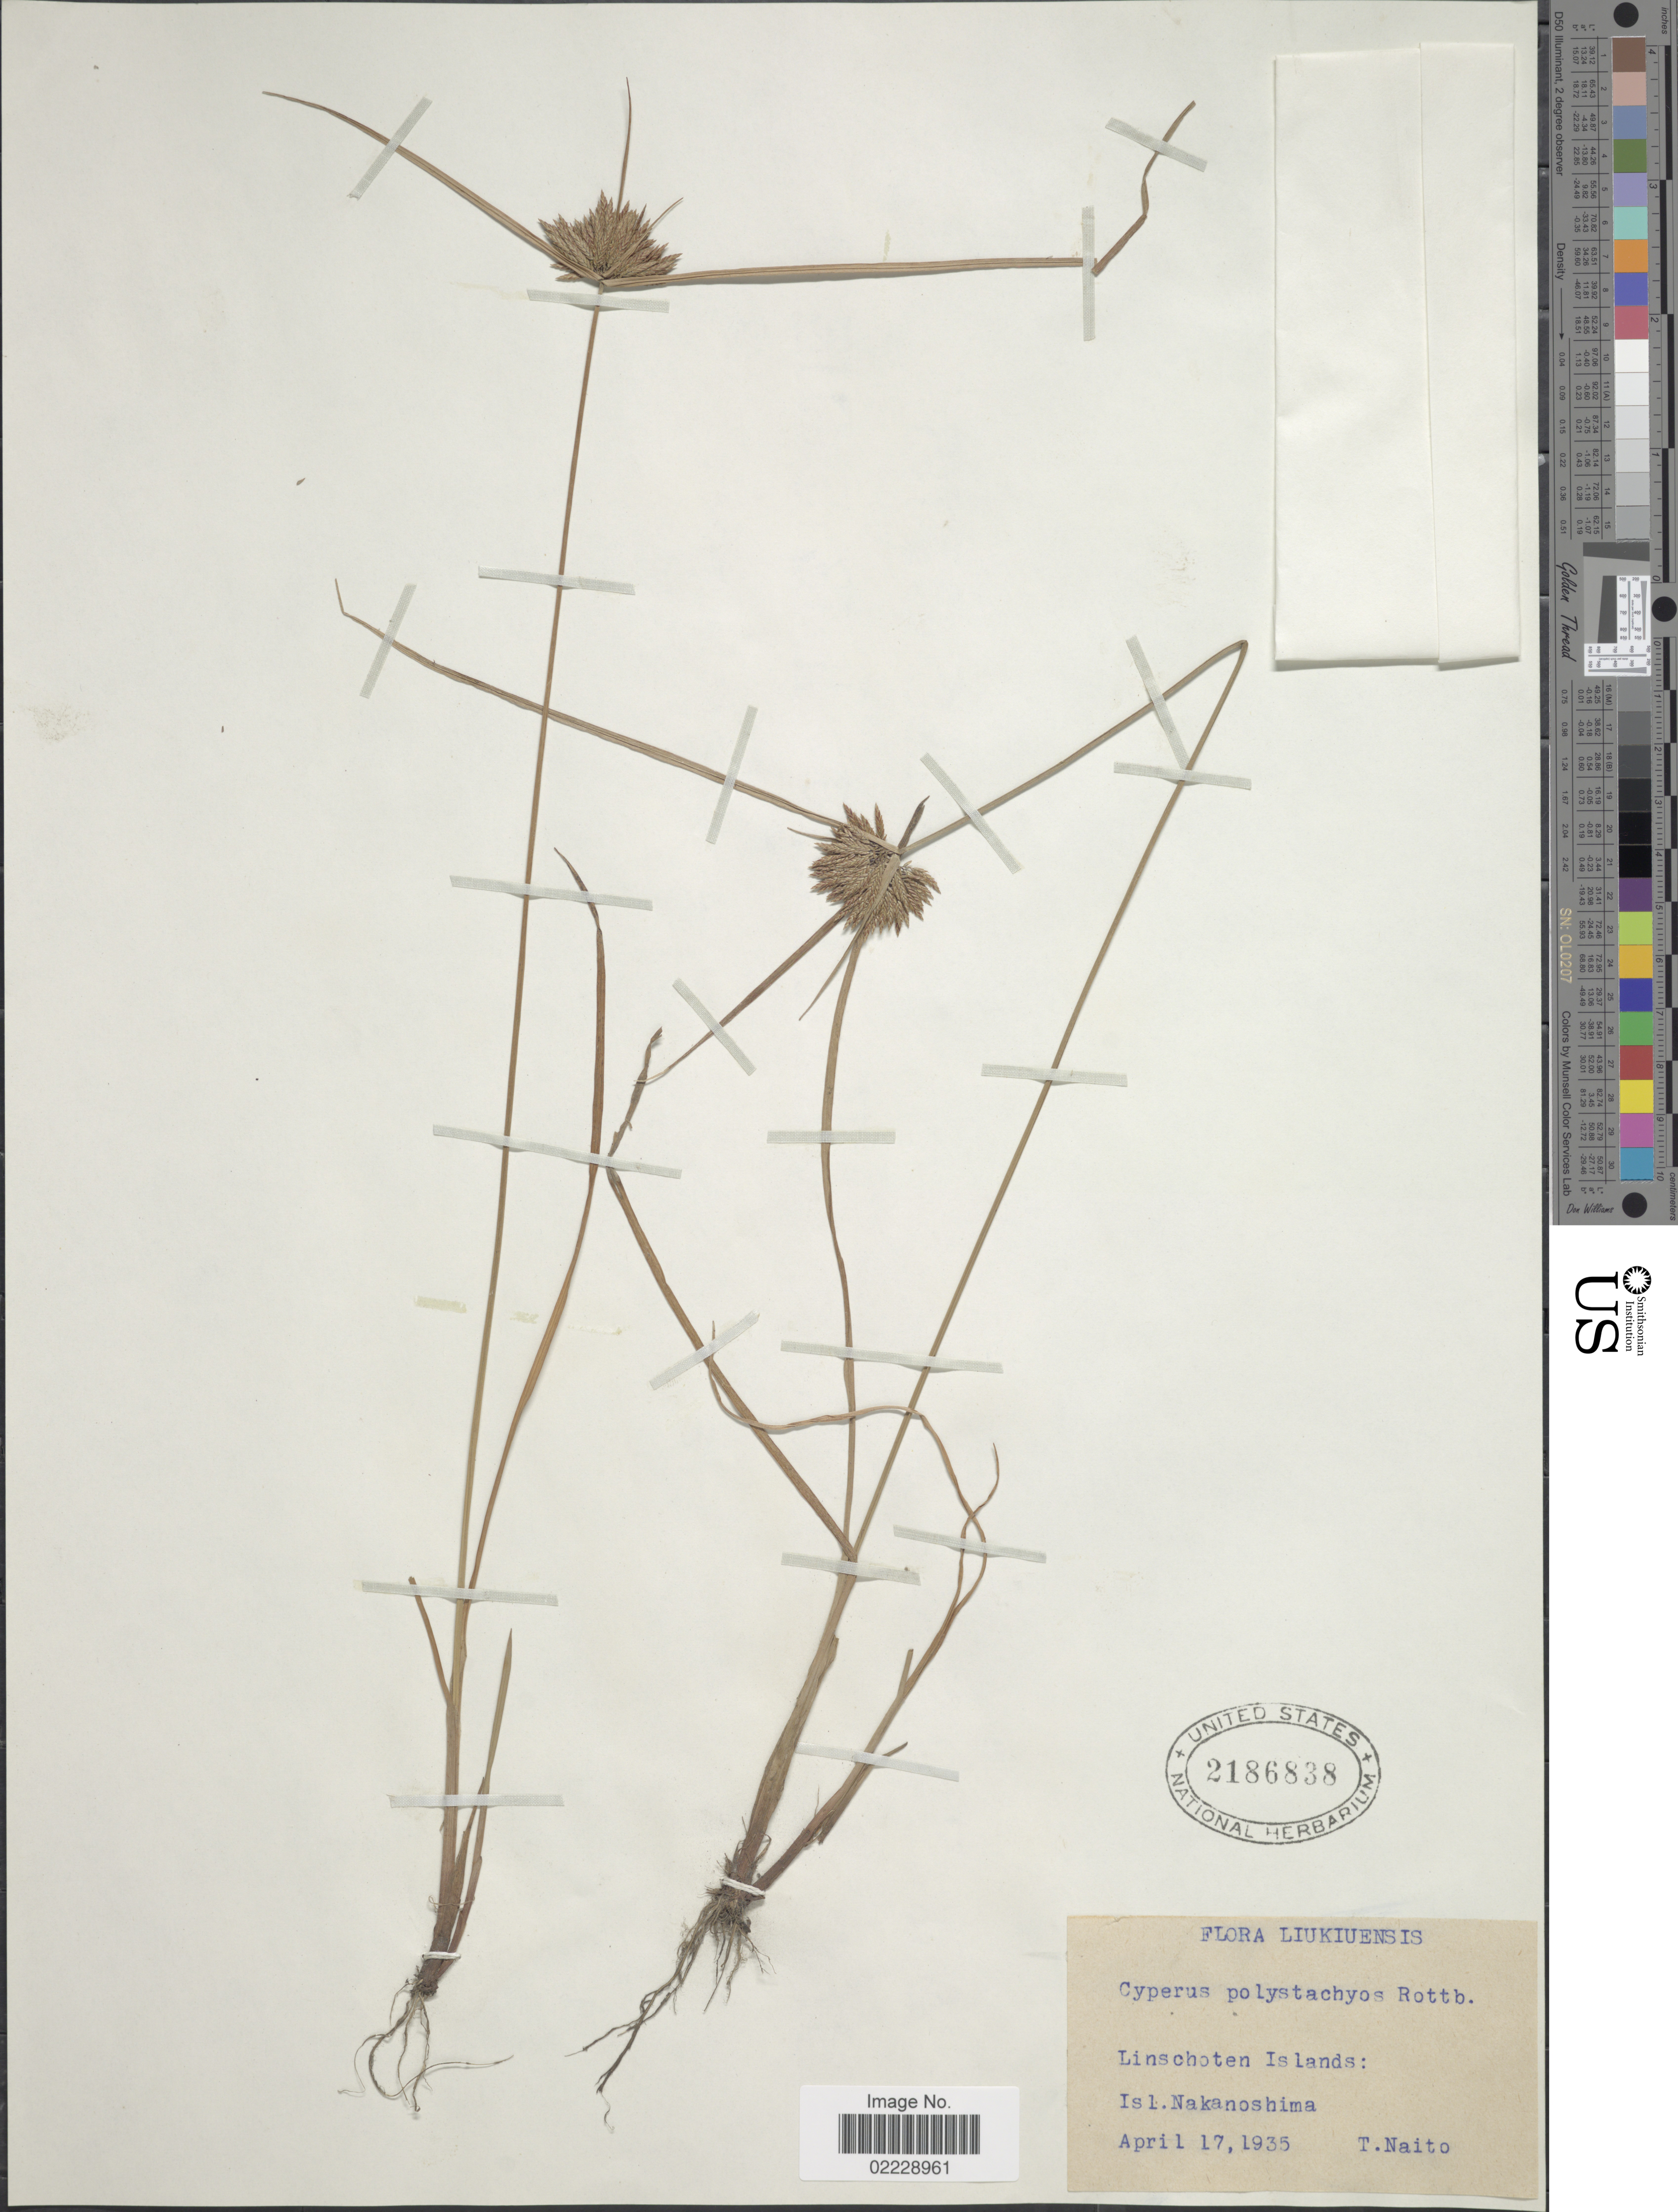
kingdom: Plantae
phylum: Tracheophyta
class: Liliopsida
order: Poales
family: Cyperaceae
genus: Cyperus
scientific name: Cyperus polystachyos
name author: Rottb.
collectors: T. Naito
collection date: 1935-04-17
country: Japan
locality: Liukiuensis. Linschoten Islands: Isl. Nakanoshima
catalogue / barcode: US 2186838